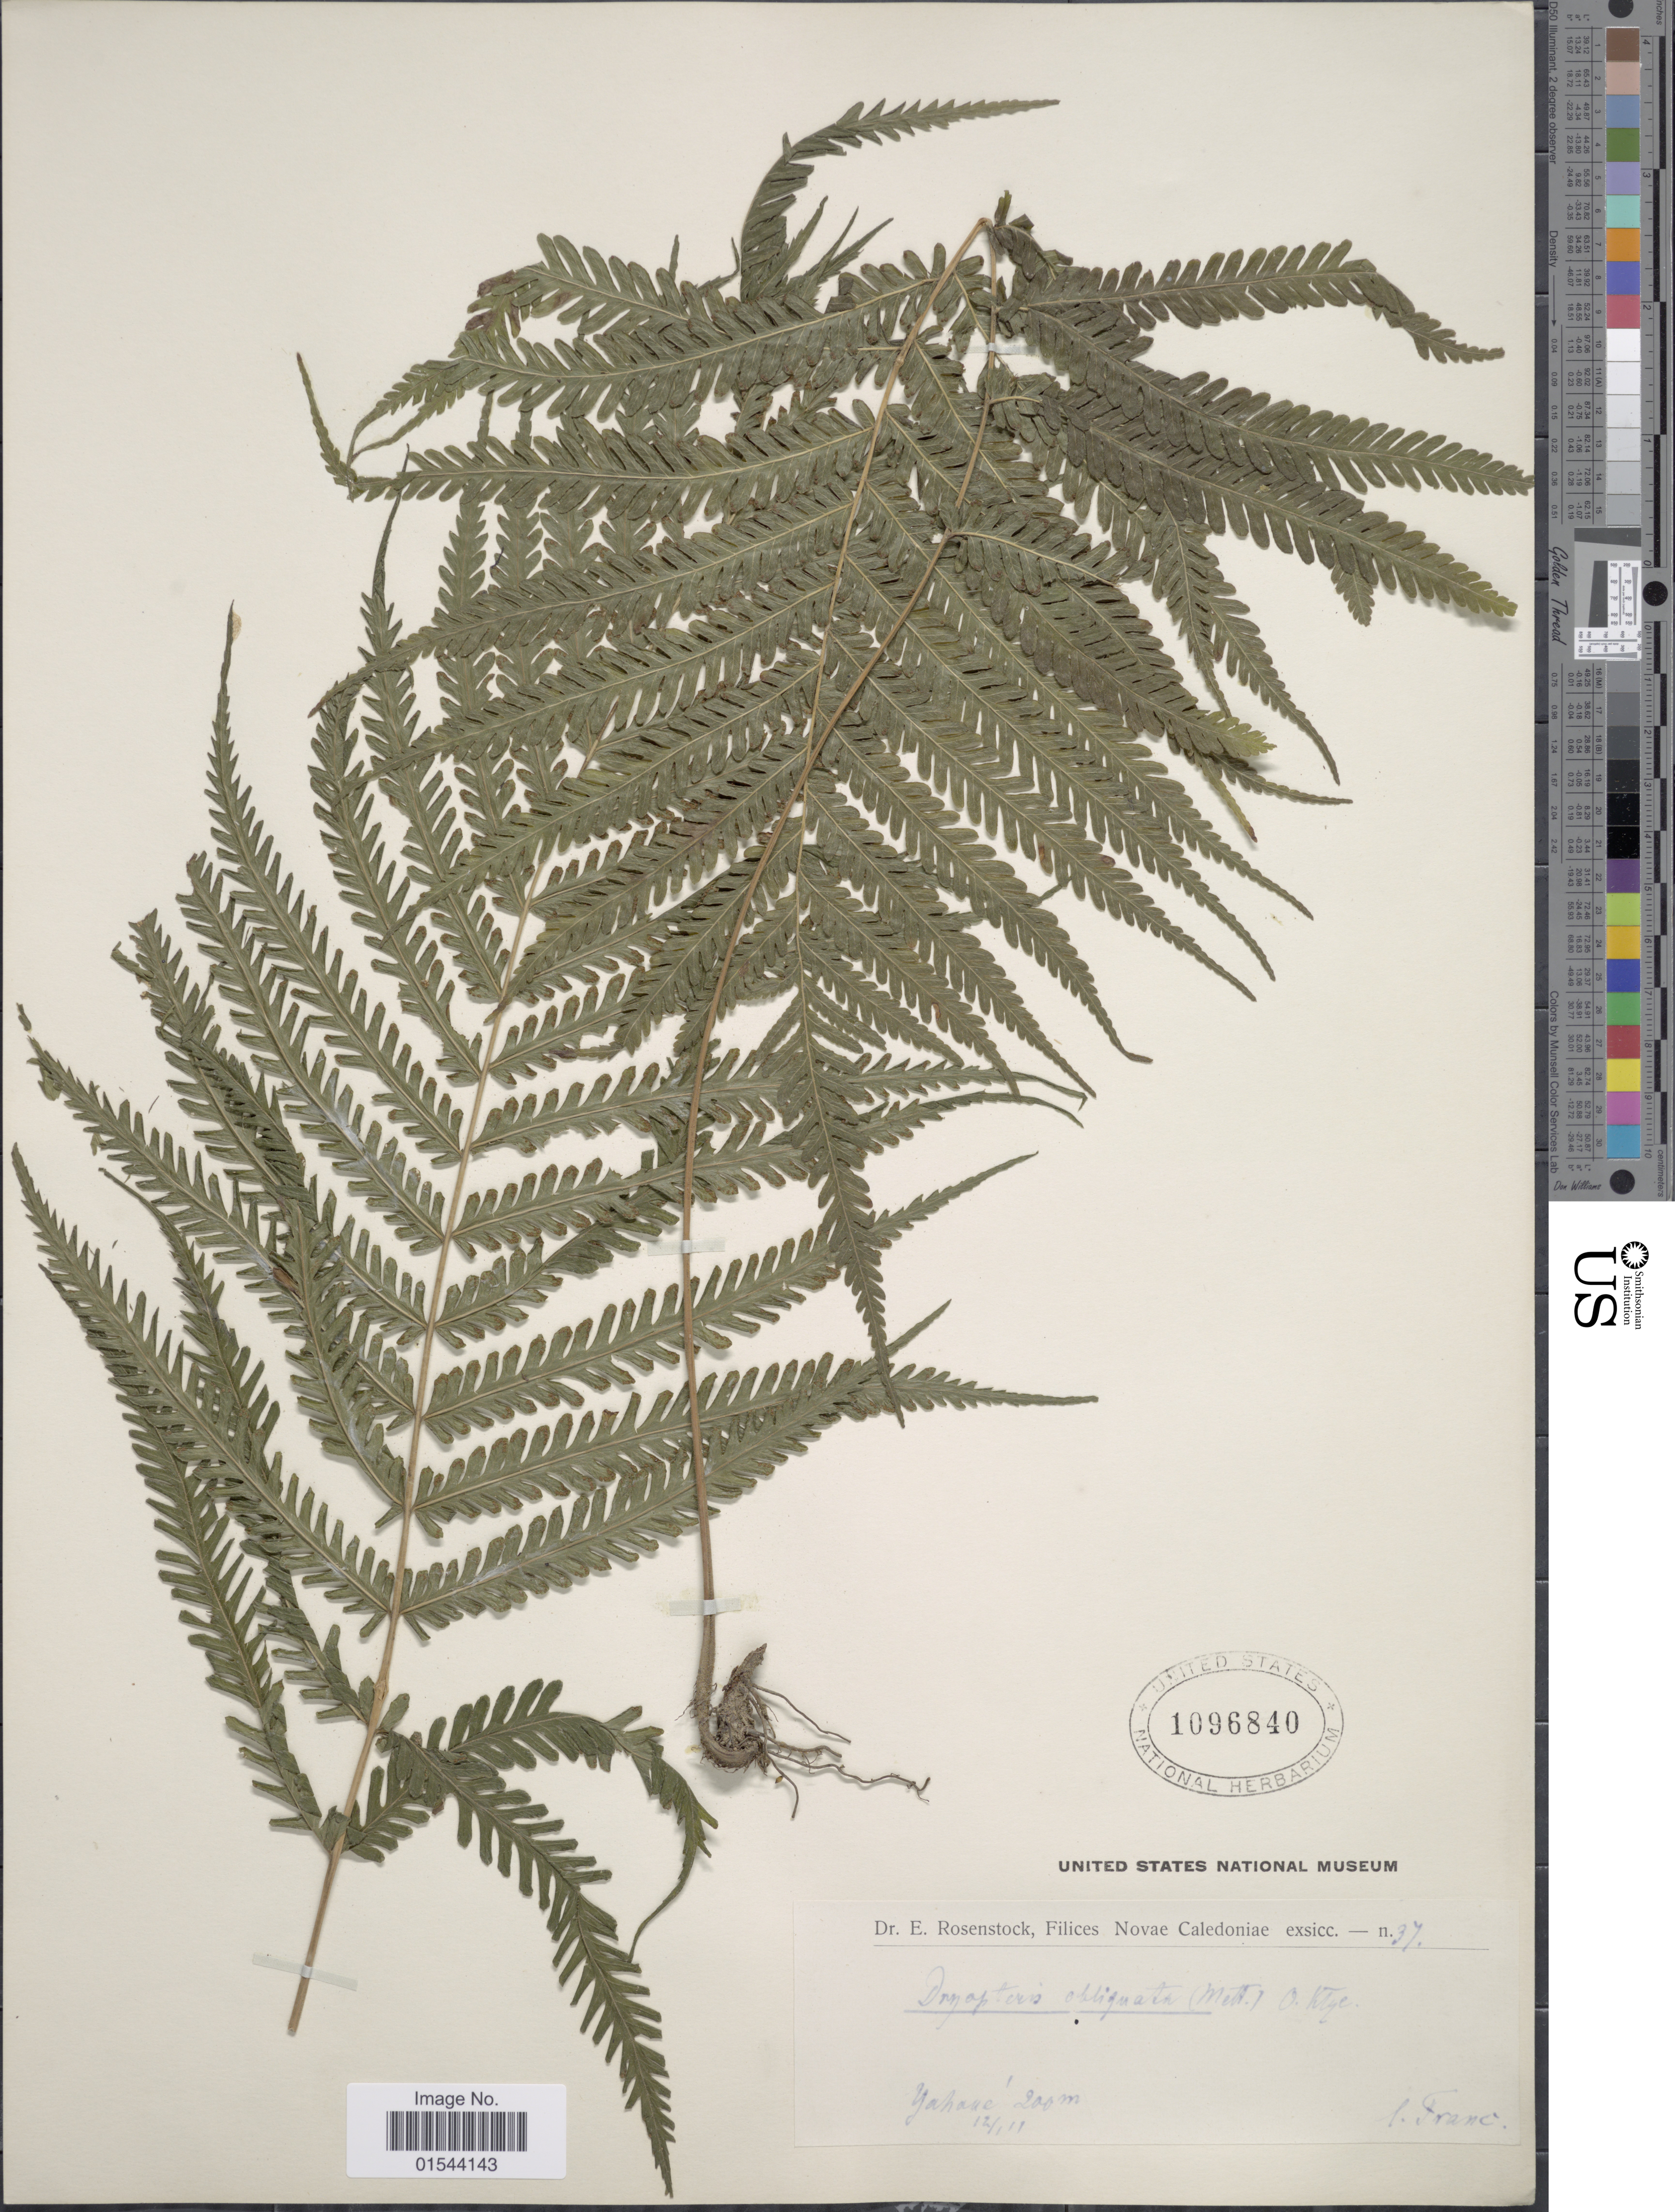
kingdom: Plantae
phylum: Tracheophyta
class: Polypodiopsida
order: Polypodiales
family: Thelypteridaceae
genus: Christella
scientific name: Christella harveyi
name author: (Mett.) Holttum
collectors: Franc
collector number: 37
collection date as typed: Transcribed d/m/y: 12/1/11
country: New Caledonia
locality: Yahoué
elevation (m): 200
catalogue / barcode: US 1096840